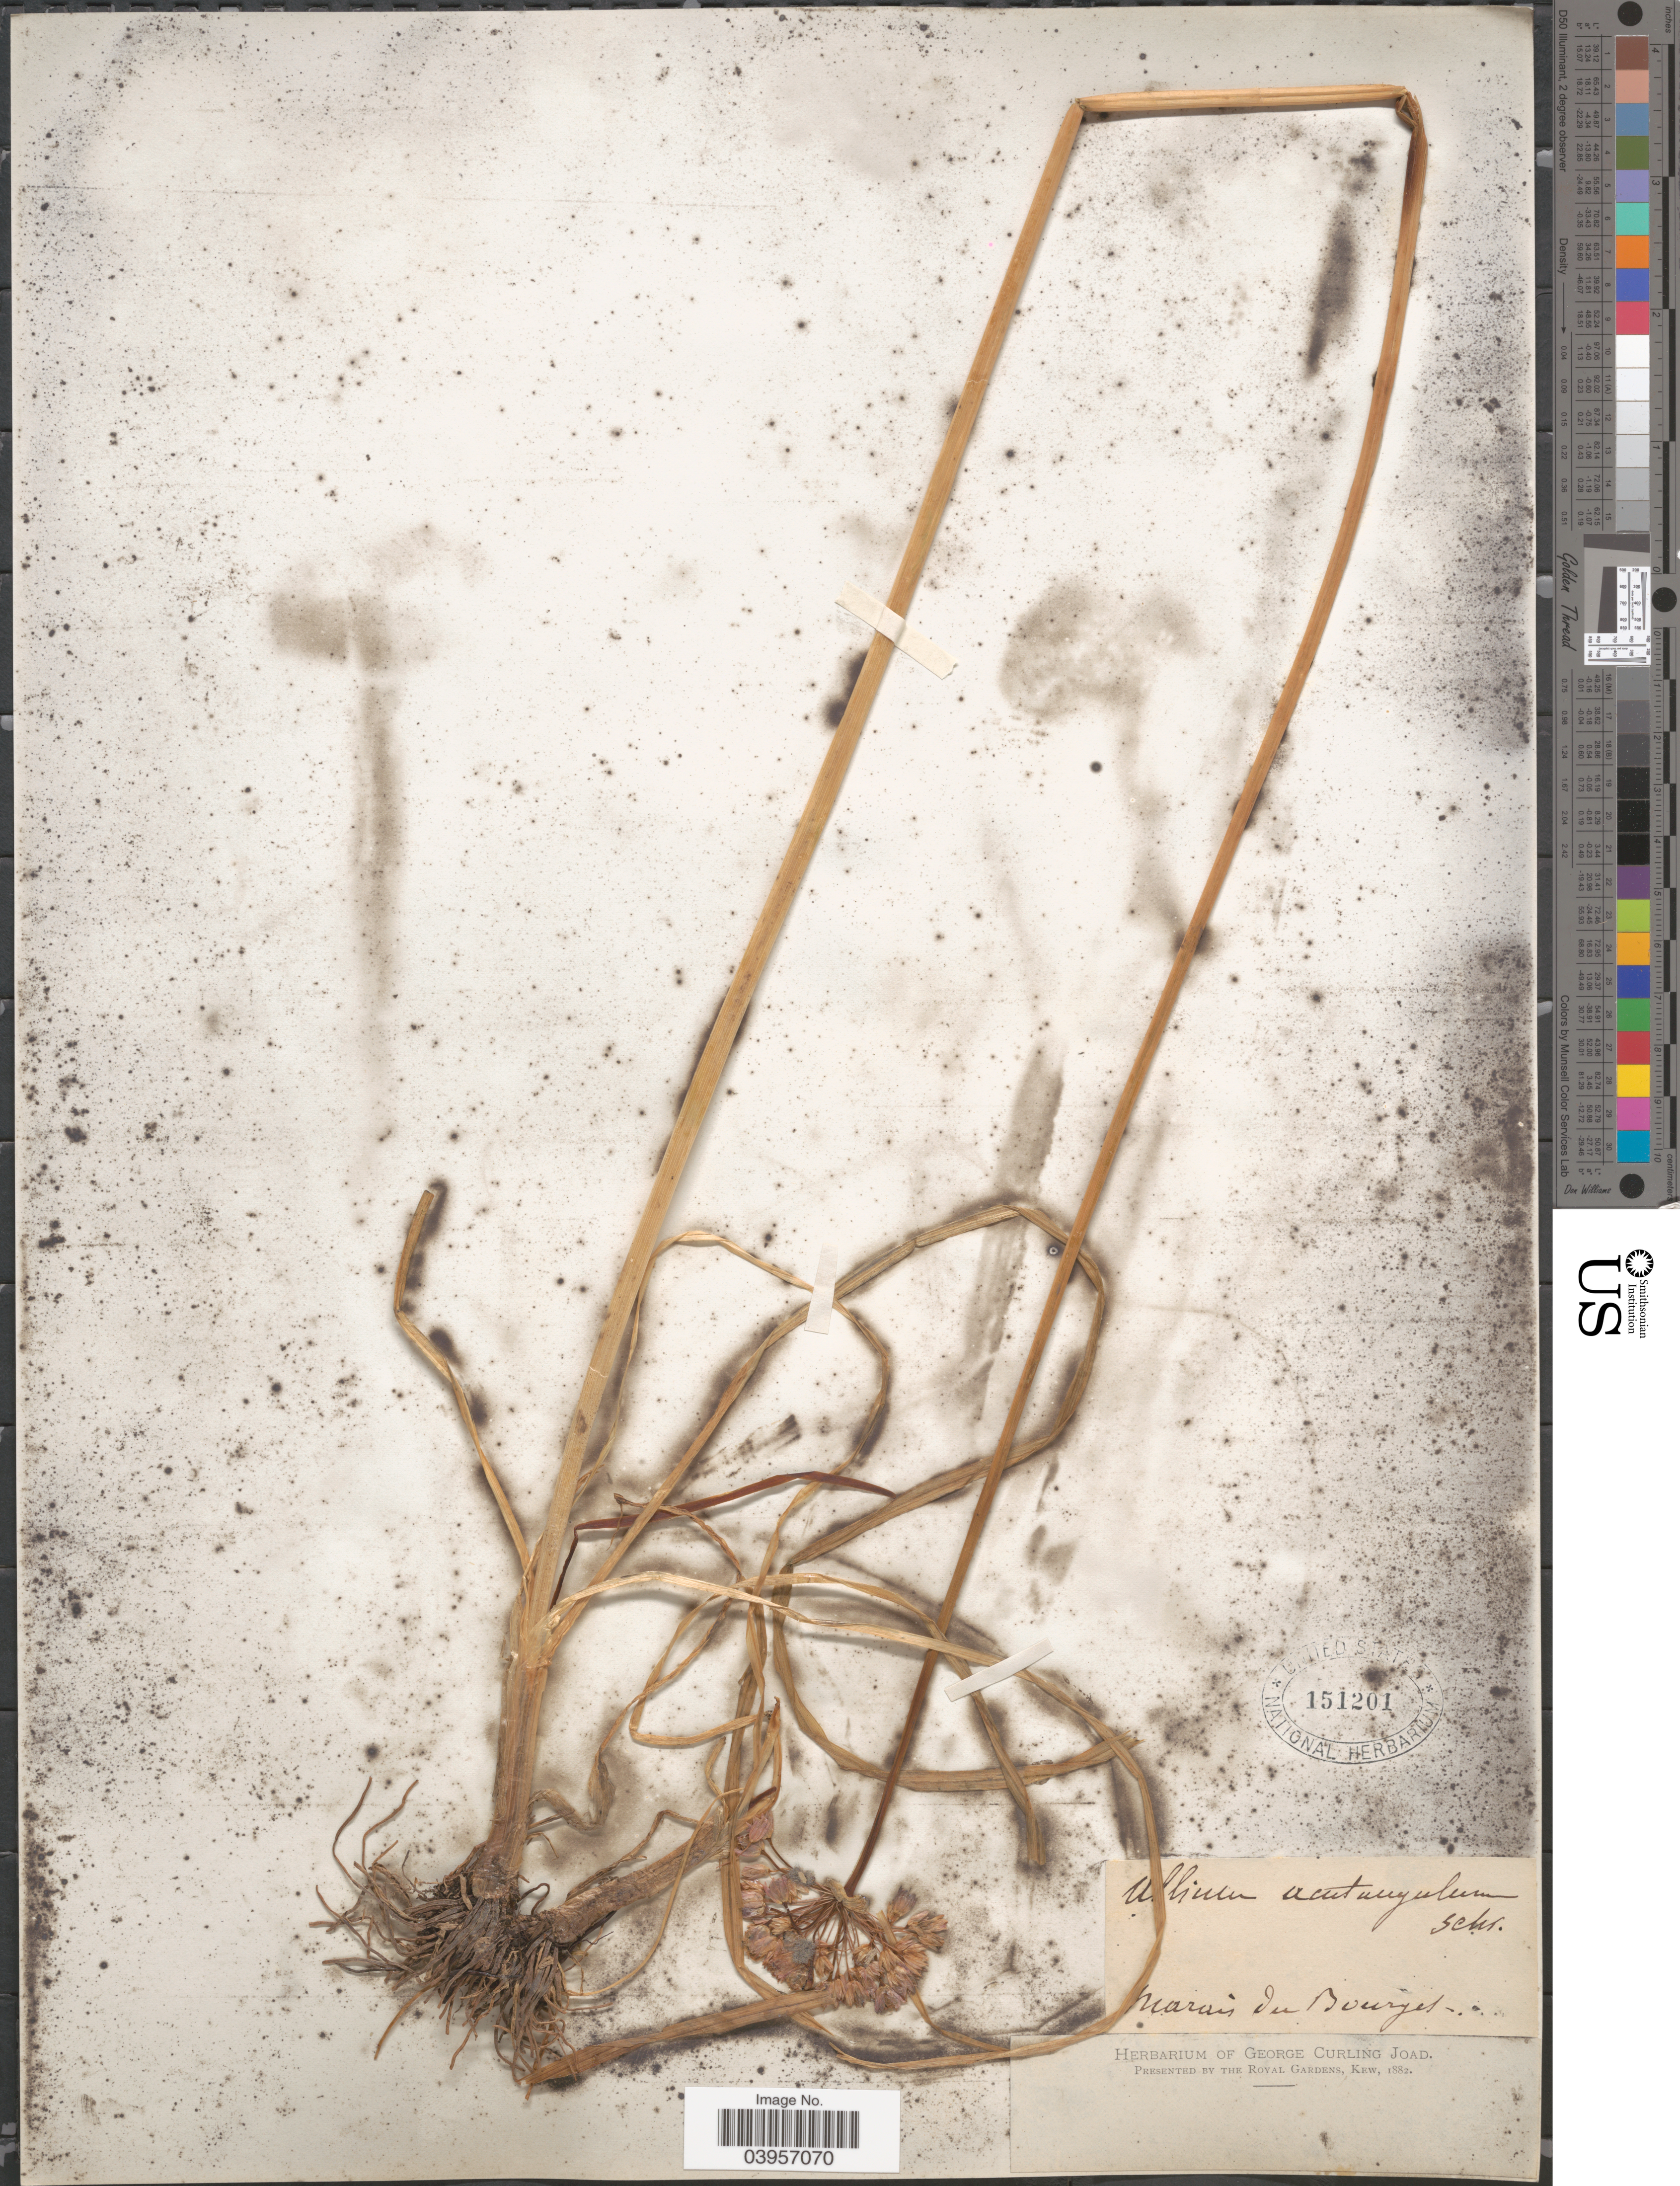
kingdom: Plantae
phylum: Tracheophyta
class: Liliopsida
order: Asparagales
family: Amaryllidaceae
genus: Allium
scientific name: Allium angulosum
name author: L.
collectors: ex herb. George Curling Joad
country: France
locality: Marais du Bourget.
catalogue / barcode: US 151201